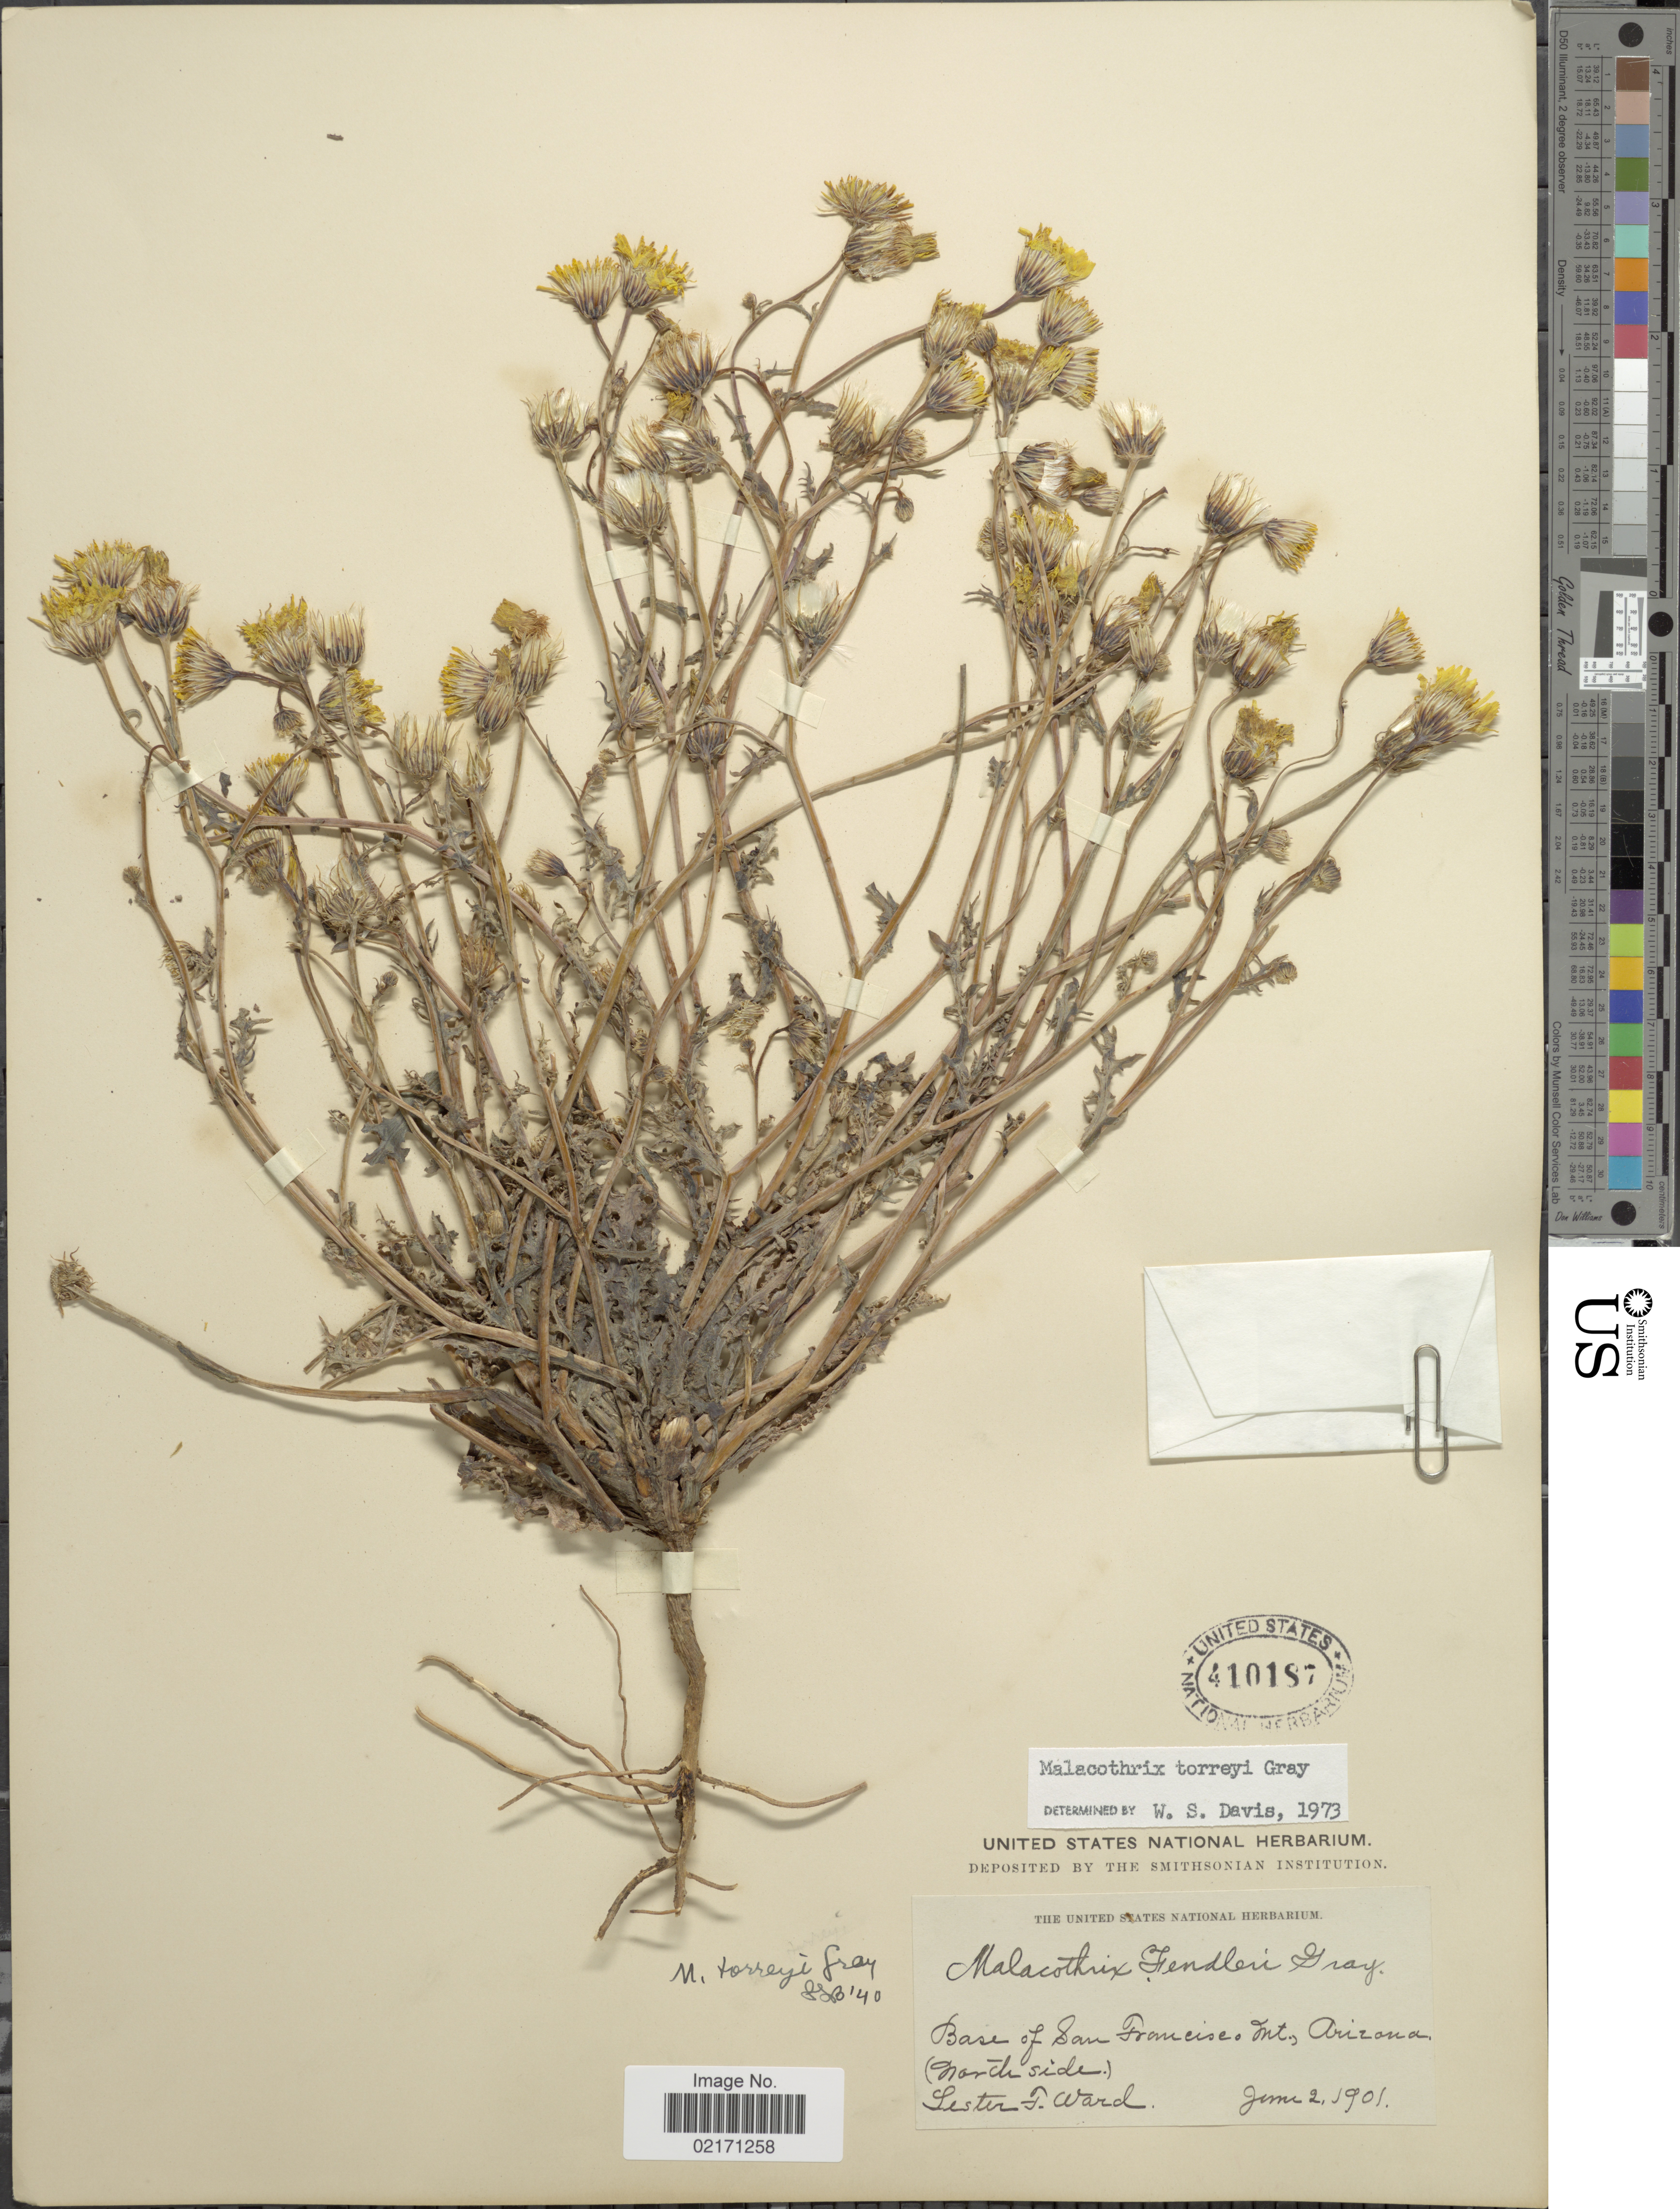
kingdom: Plantae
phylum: Tracheophyta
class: Magnoliopsida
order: Asterales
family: Asteraceae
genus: Malacothrix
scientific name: Malacothrix torreyi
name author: A. Gray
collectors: L. F. Ward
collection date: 1901-06-02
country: United States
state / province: Arizona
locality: Base of San Francisco mt.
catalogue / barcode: US 410187